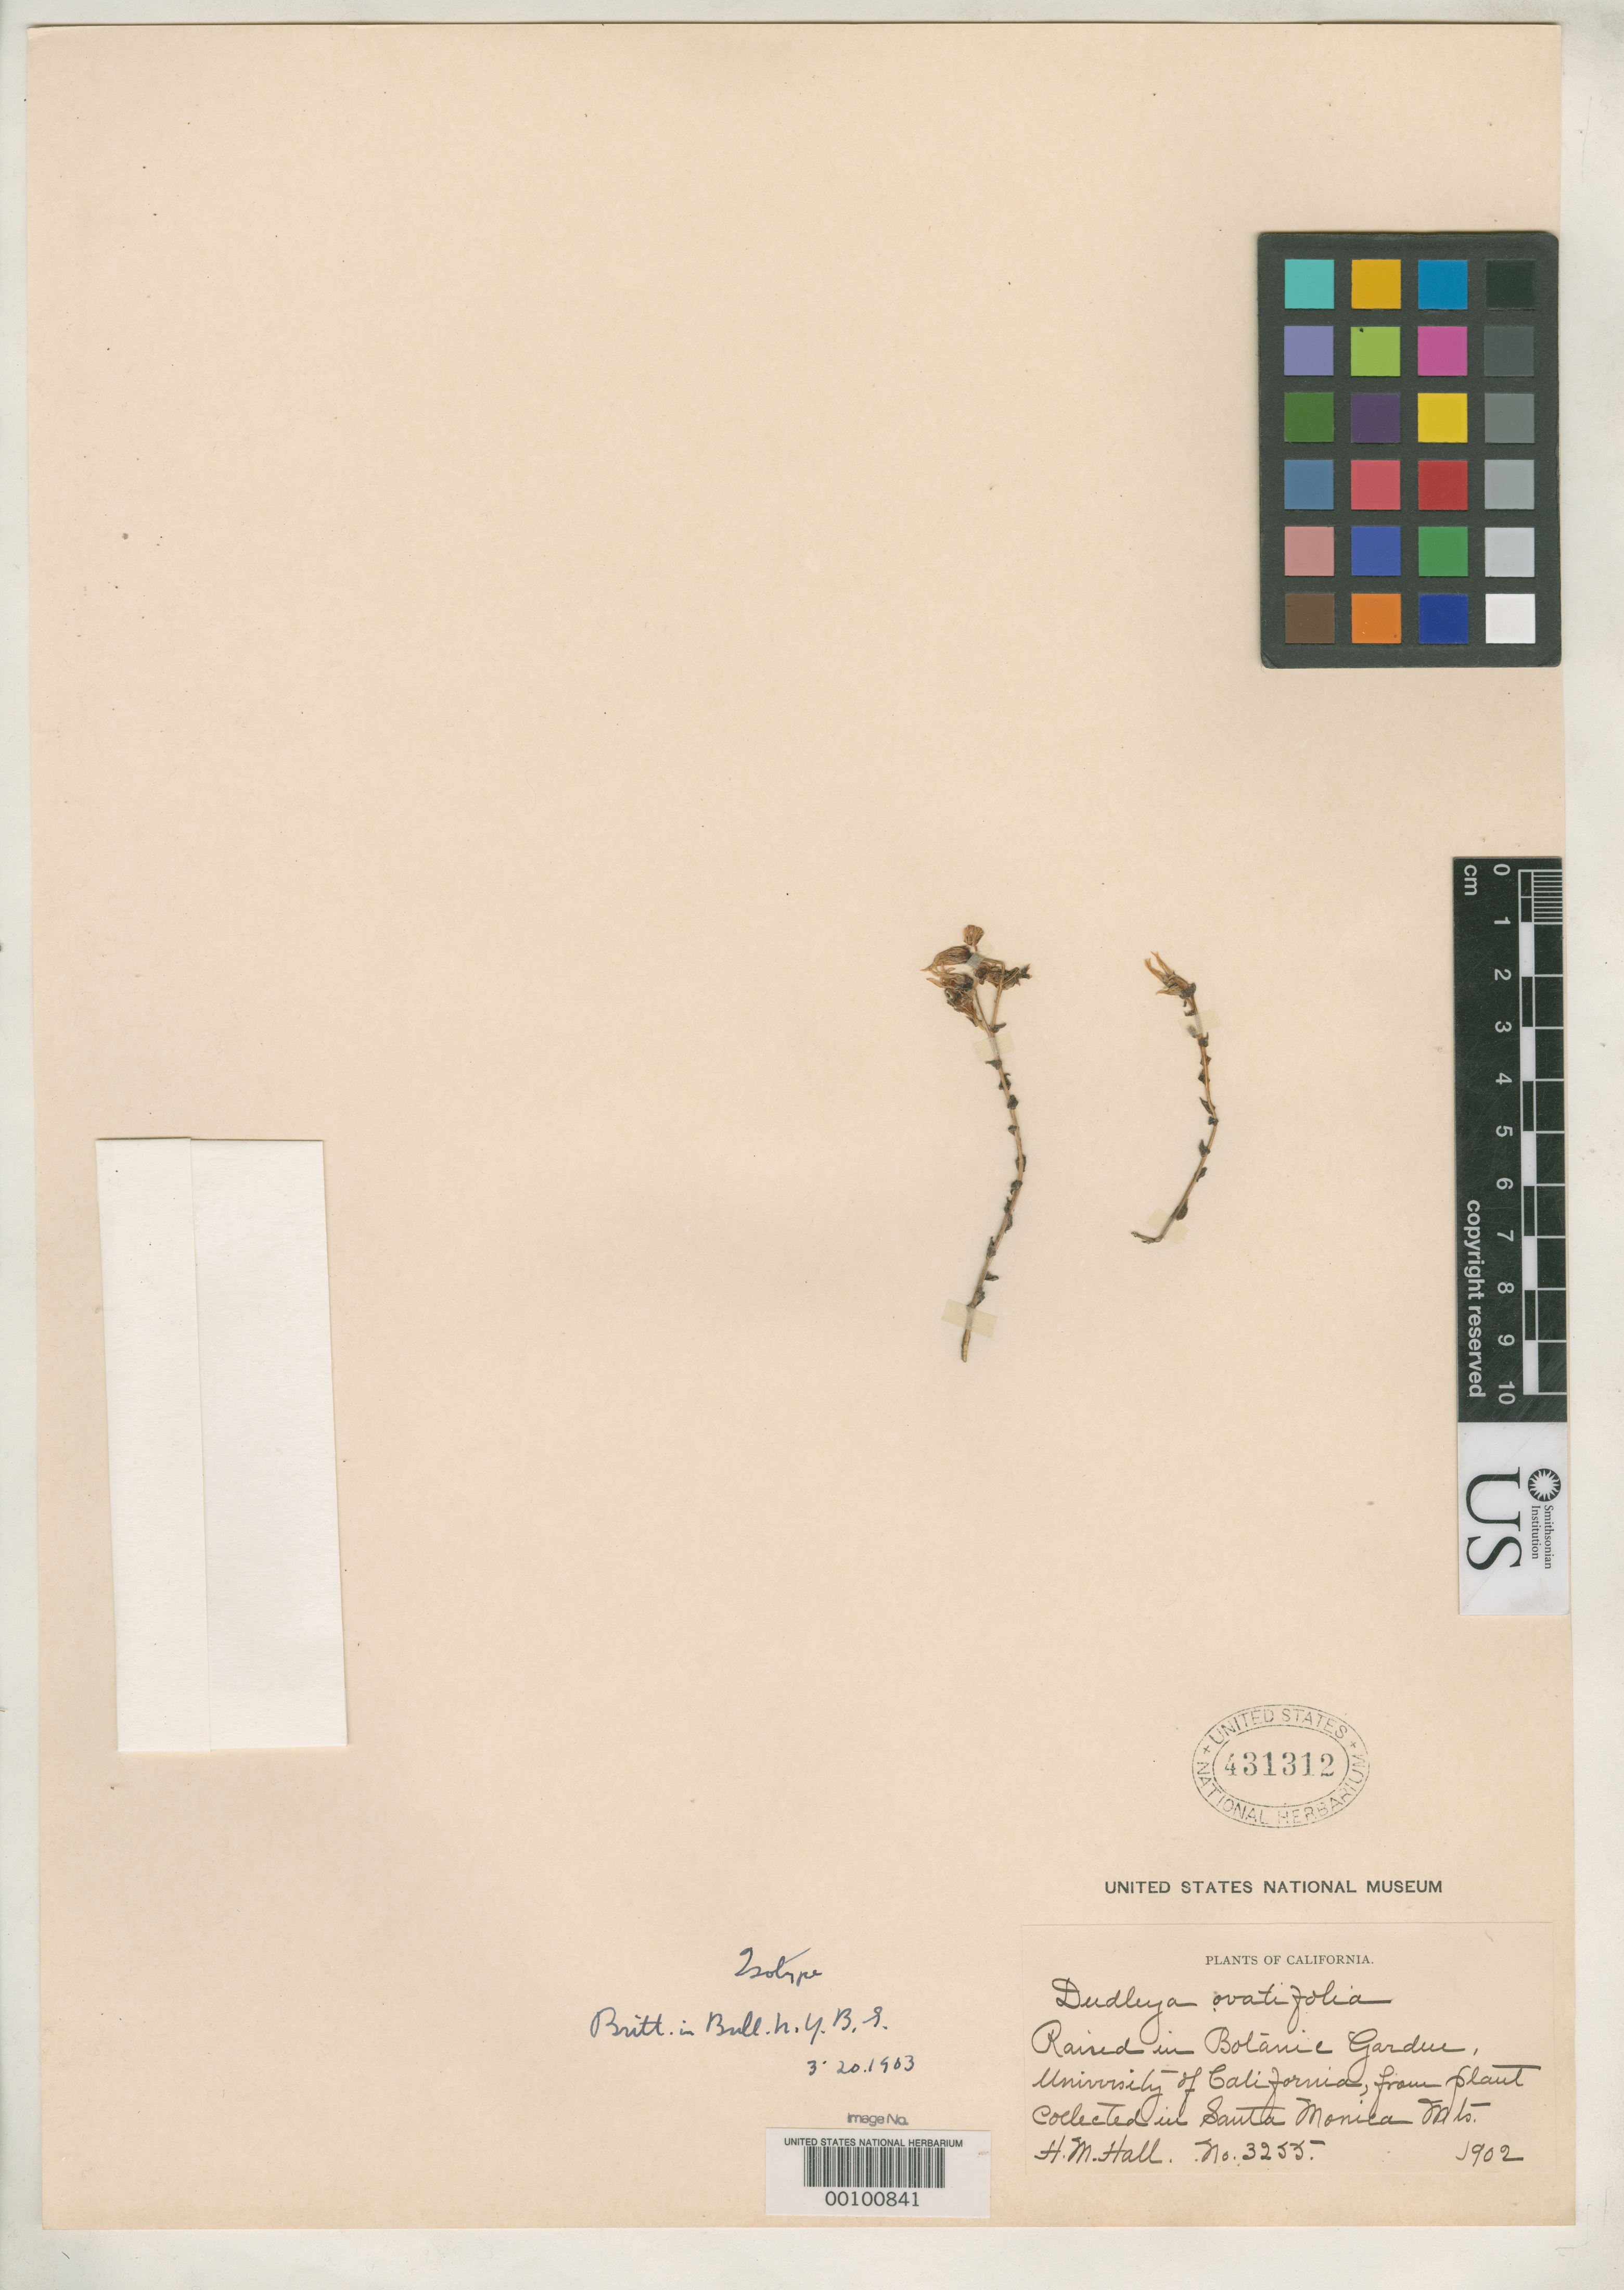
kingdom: Plantae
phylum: Tracheophyta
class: Magnoliopsida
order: Saxifragales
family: Crassulaceae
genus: Dudleya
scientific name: Dudleya ovatifolia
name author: Britton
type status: Isotype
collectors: H. M. Hall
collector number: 3255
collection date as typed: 1902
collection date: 1902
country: United States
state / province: California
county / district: Los Angeles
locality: Collected in Santa Monica Mts., raised in botanical Garden, University of California.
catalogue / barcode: US 431312